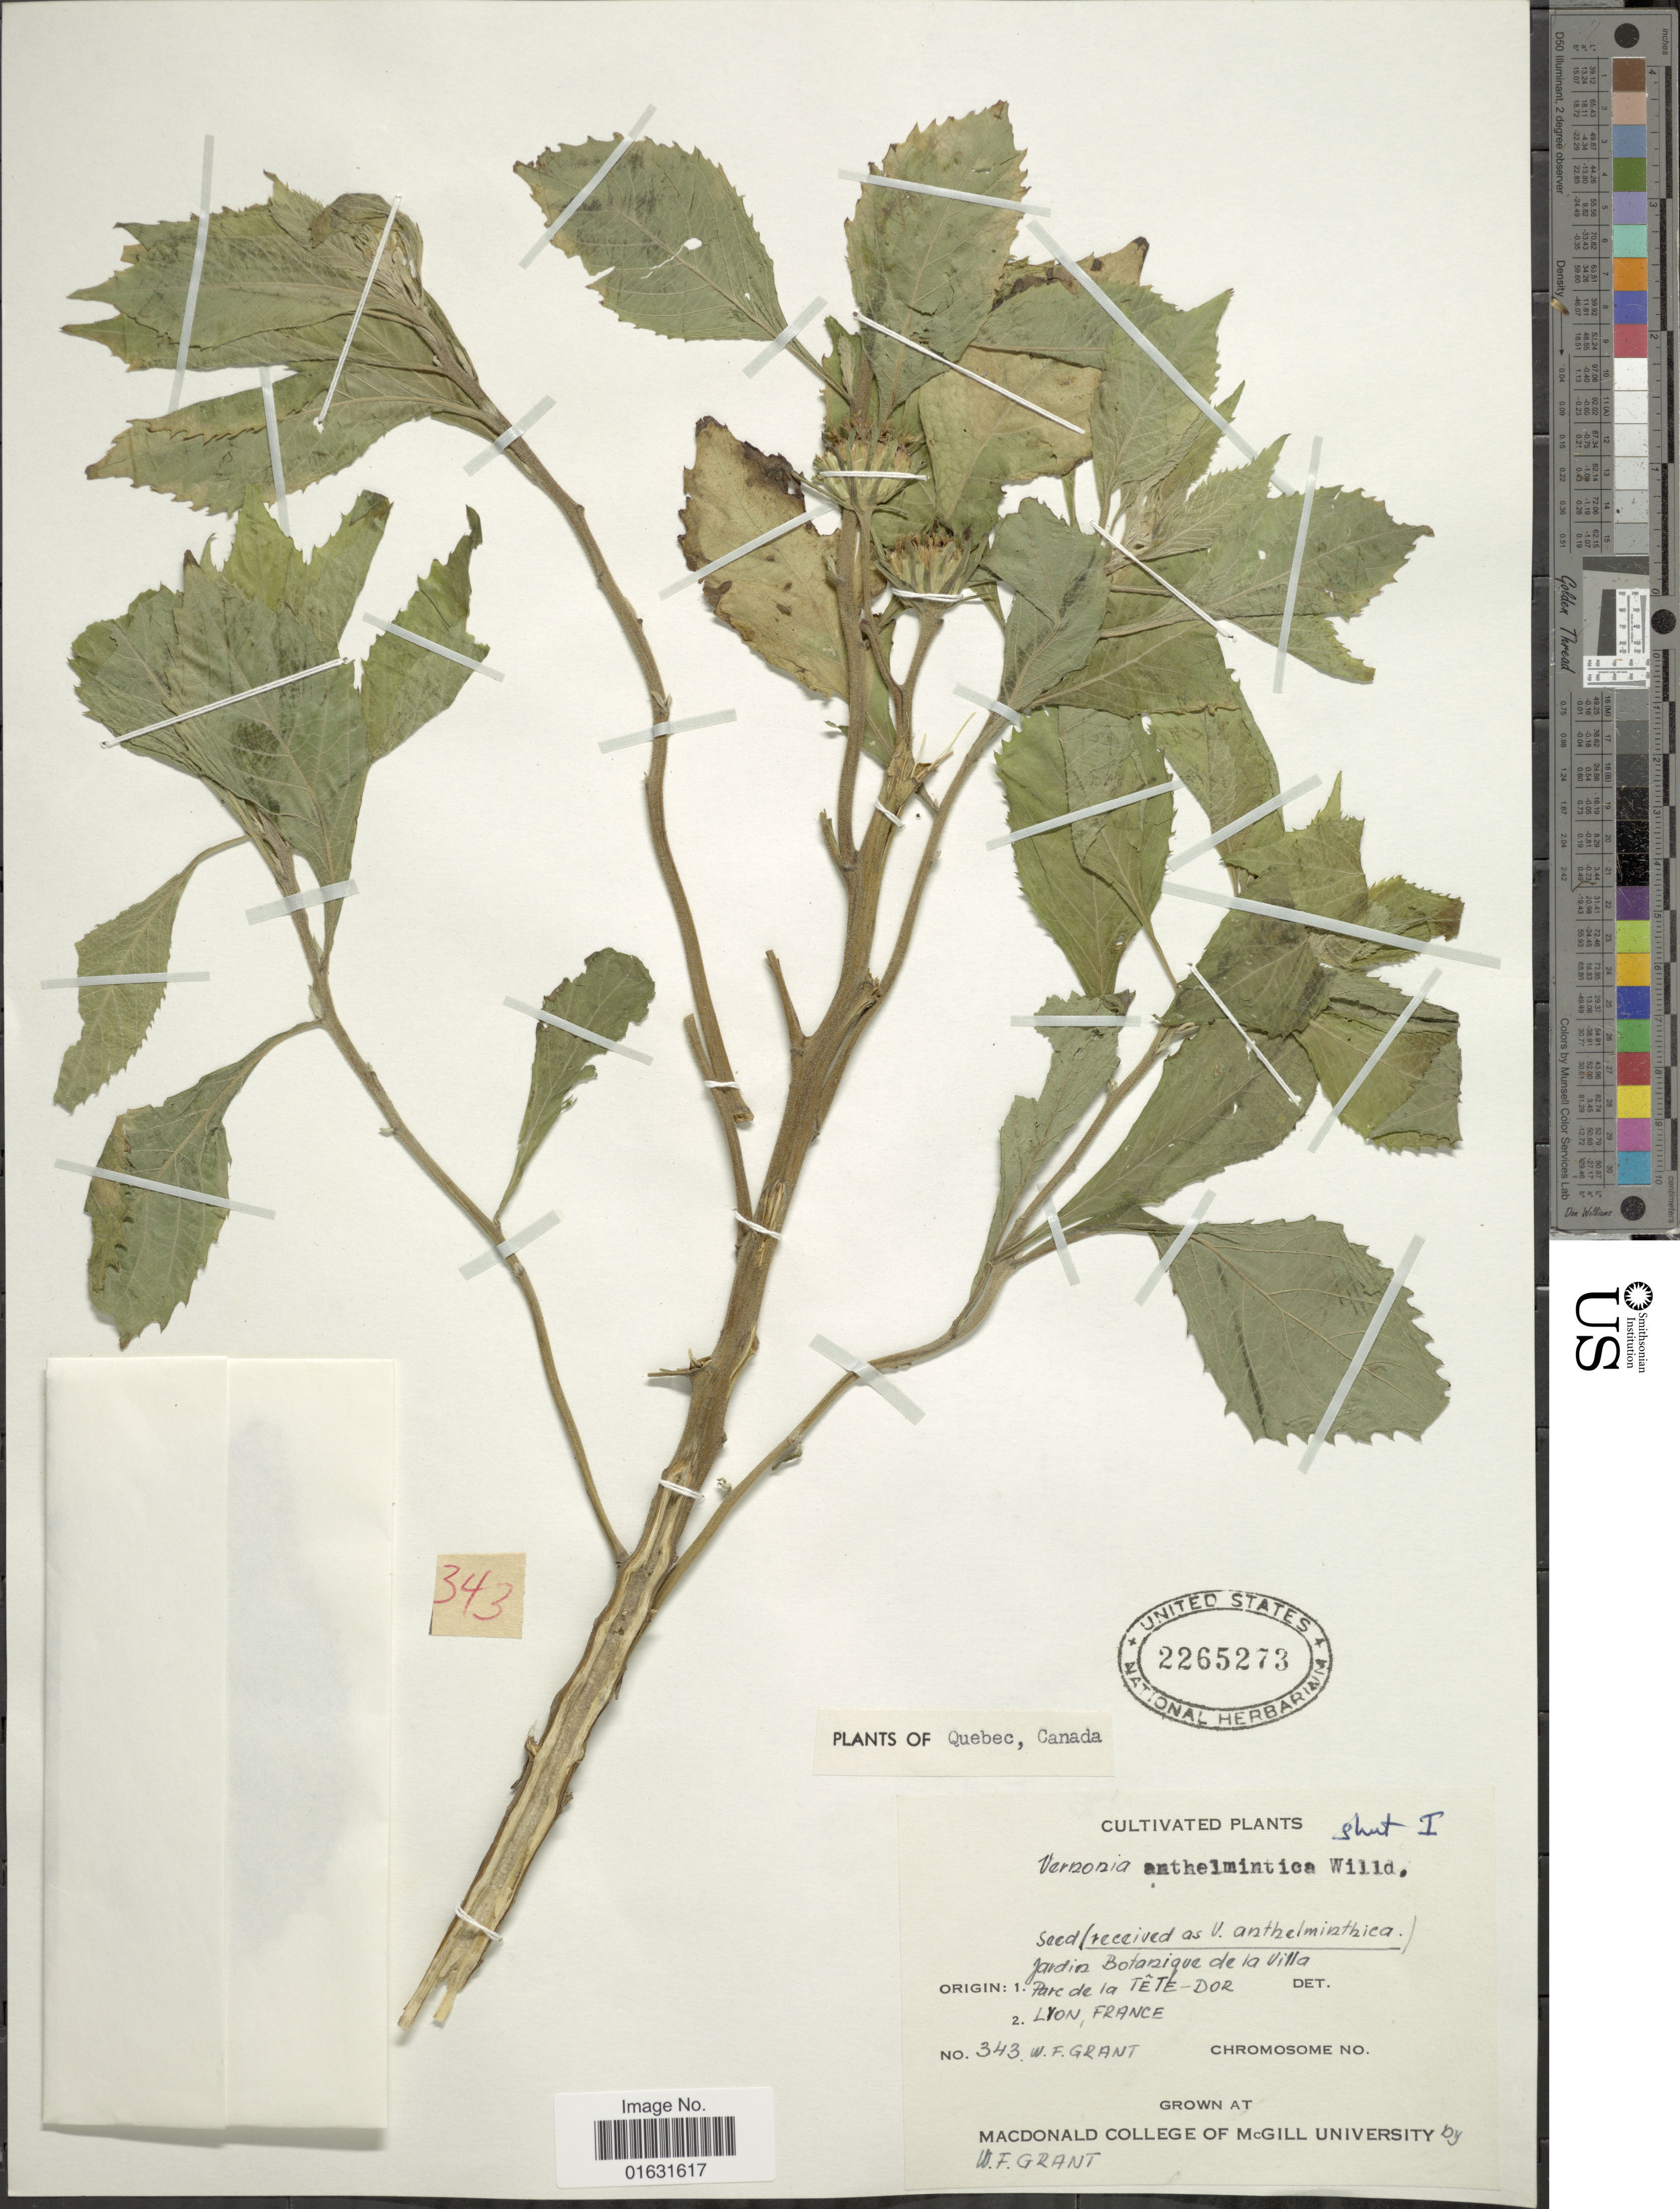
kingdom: Plantae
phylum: Tracheophyta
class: Magnoliopsida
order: Asterales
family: Asteraceae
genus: Baccharoides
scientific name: Baccharoides anthelmintica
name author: (L.) Moench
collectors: W. Grant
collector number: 343 W.F. Grant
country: Canada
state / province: Quebec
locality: Jardin Botanique de la Villa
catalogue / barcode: US 2265273